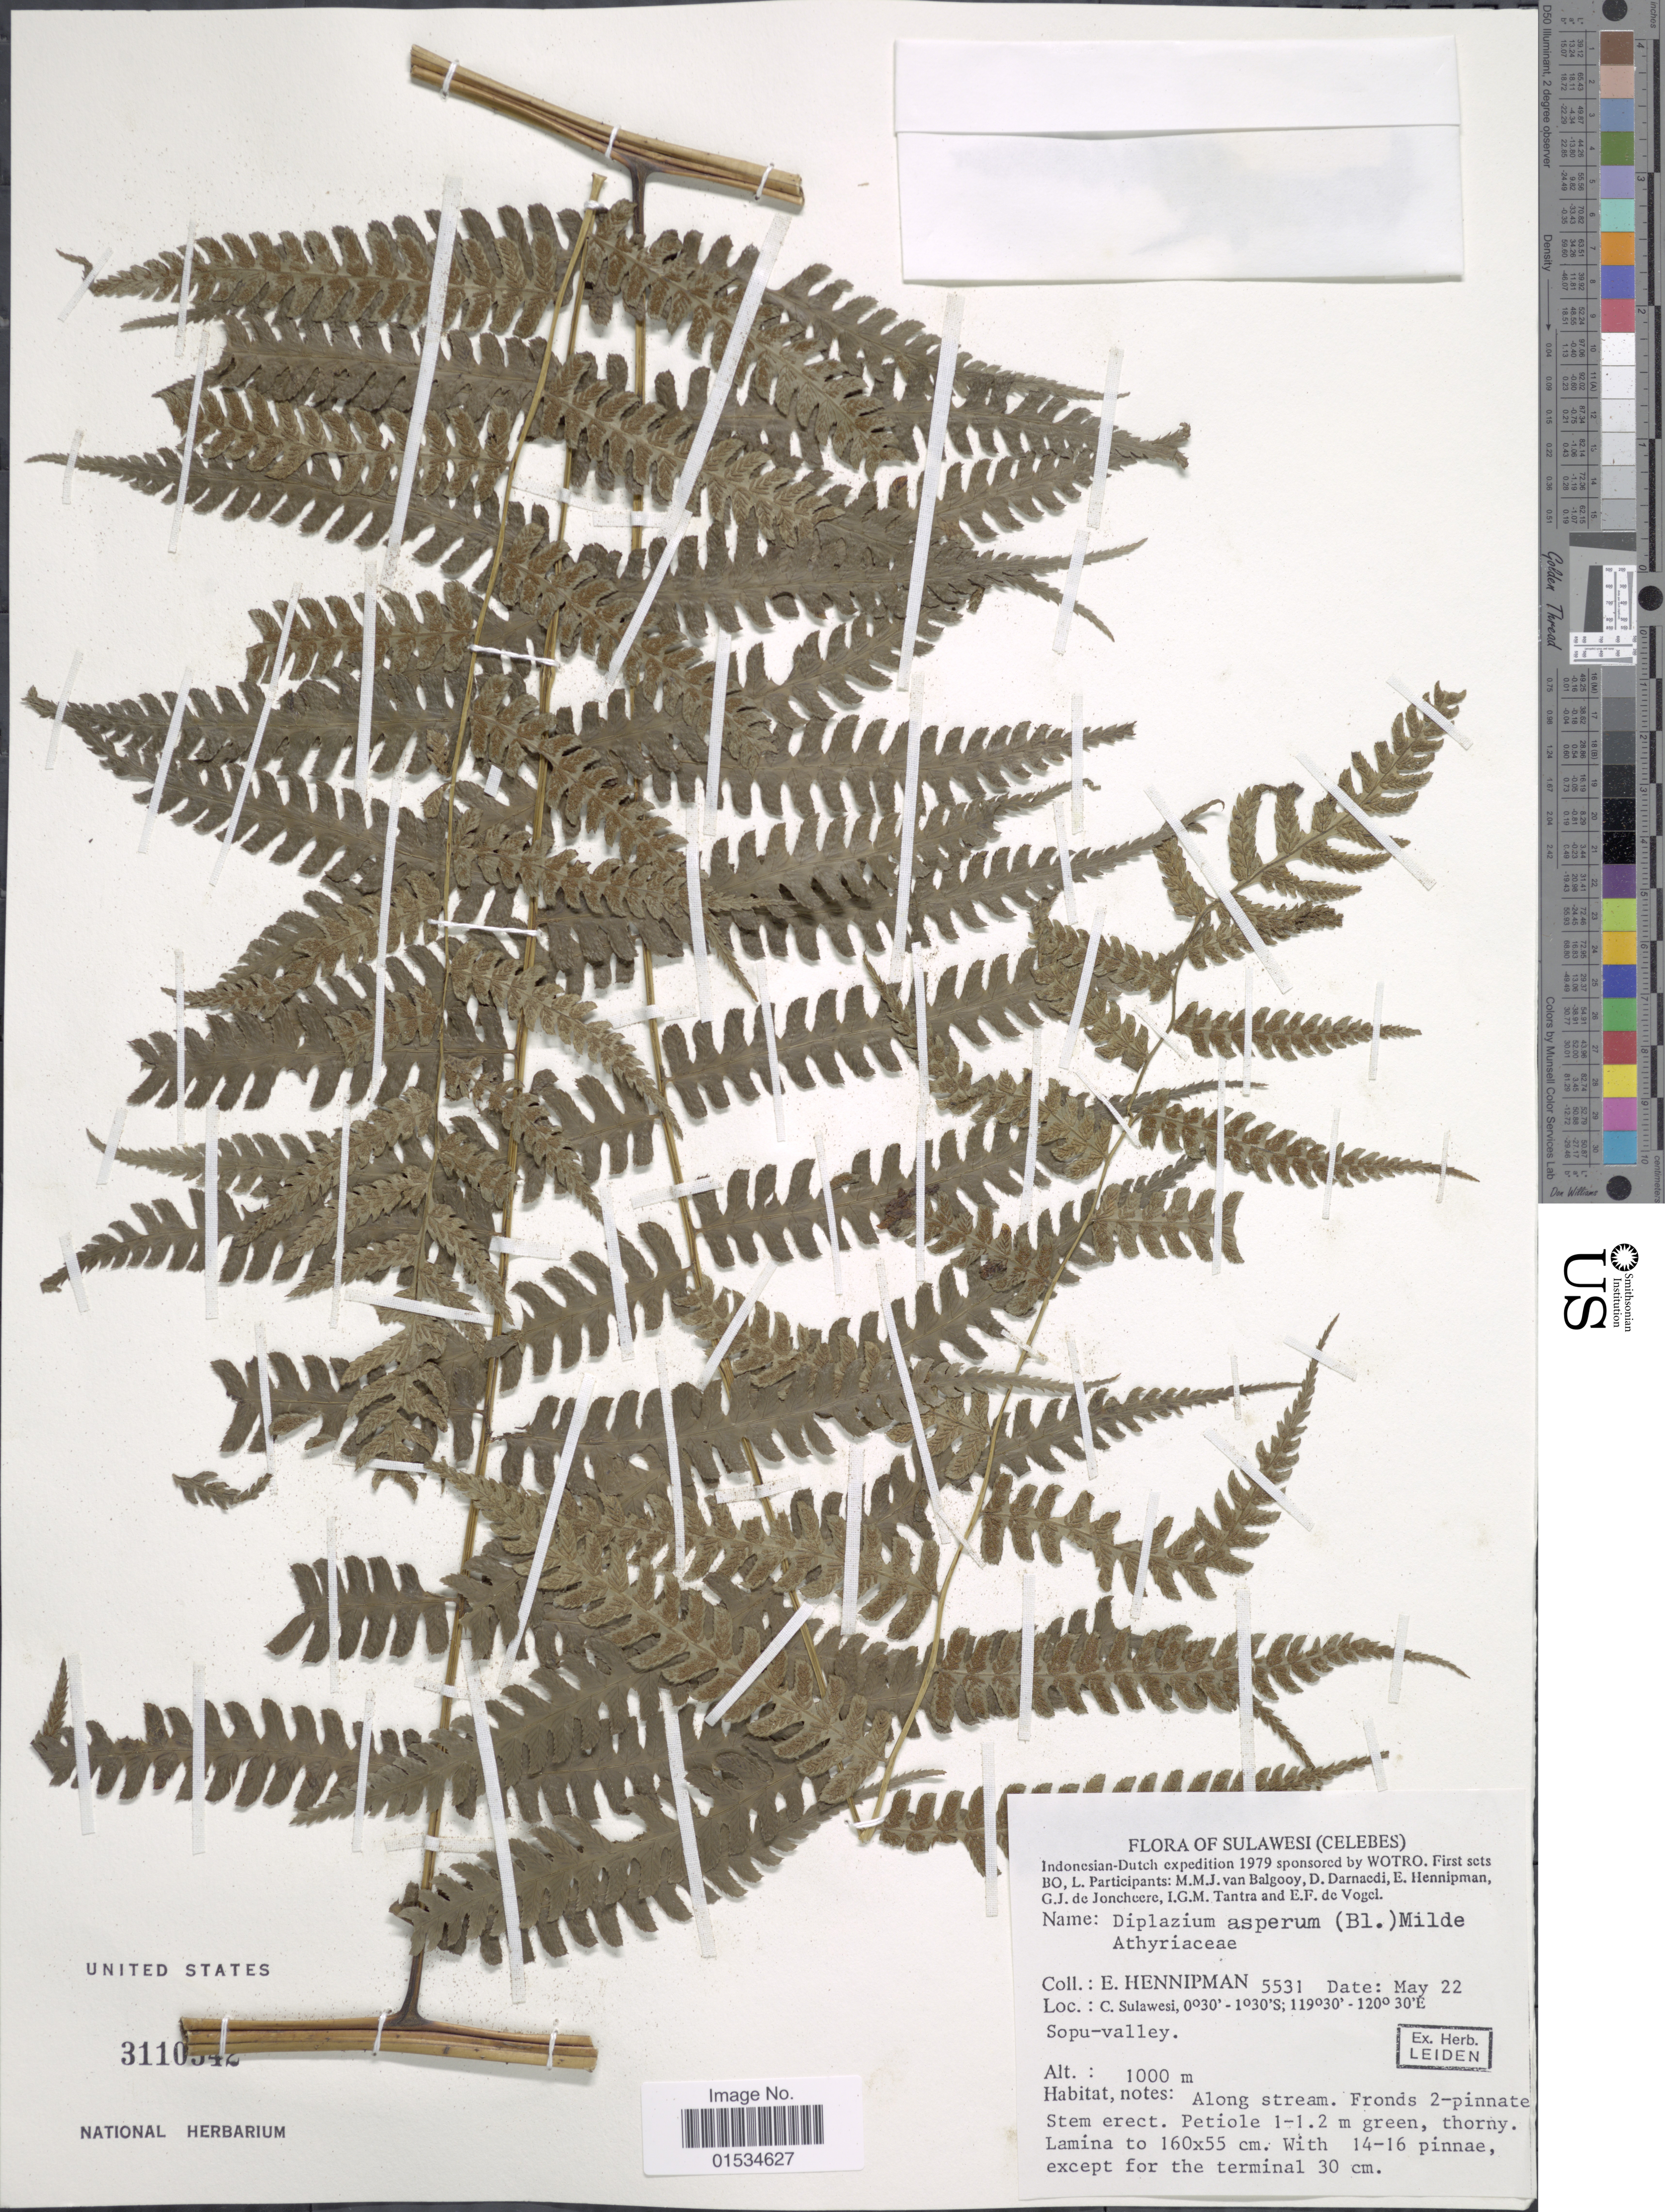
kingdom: Plantae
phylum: Tracheophyta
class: Polypodiopsida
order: Polypodiales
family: Athyriaceae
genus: Diplazium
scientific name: Diplazium asperum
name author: Blume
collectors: E. Hennipman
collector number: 5531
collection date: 1979-05-22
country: Indonesia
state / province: Sulawesi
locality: Celebes, Indonesian-Dutch expedition 1979, C. Sulawesi, Poloka, Sopu-valley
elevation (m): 1000